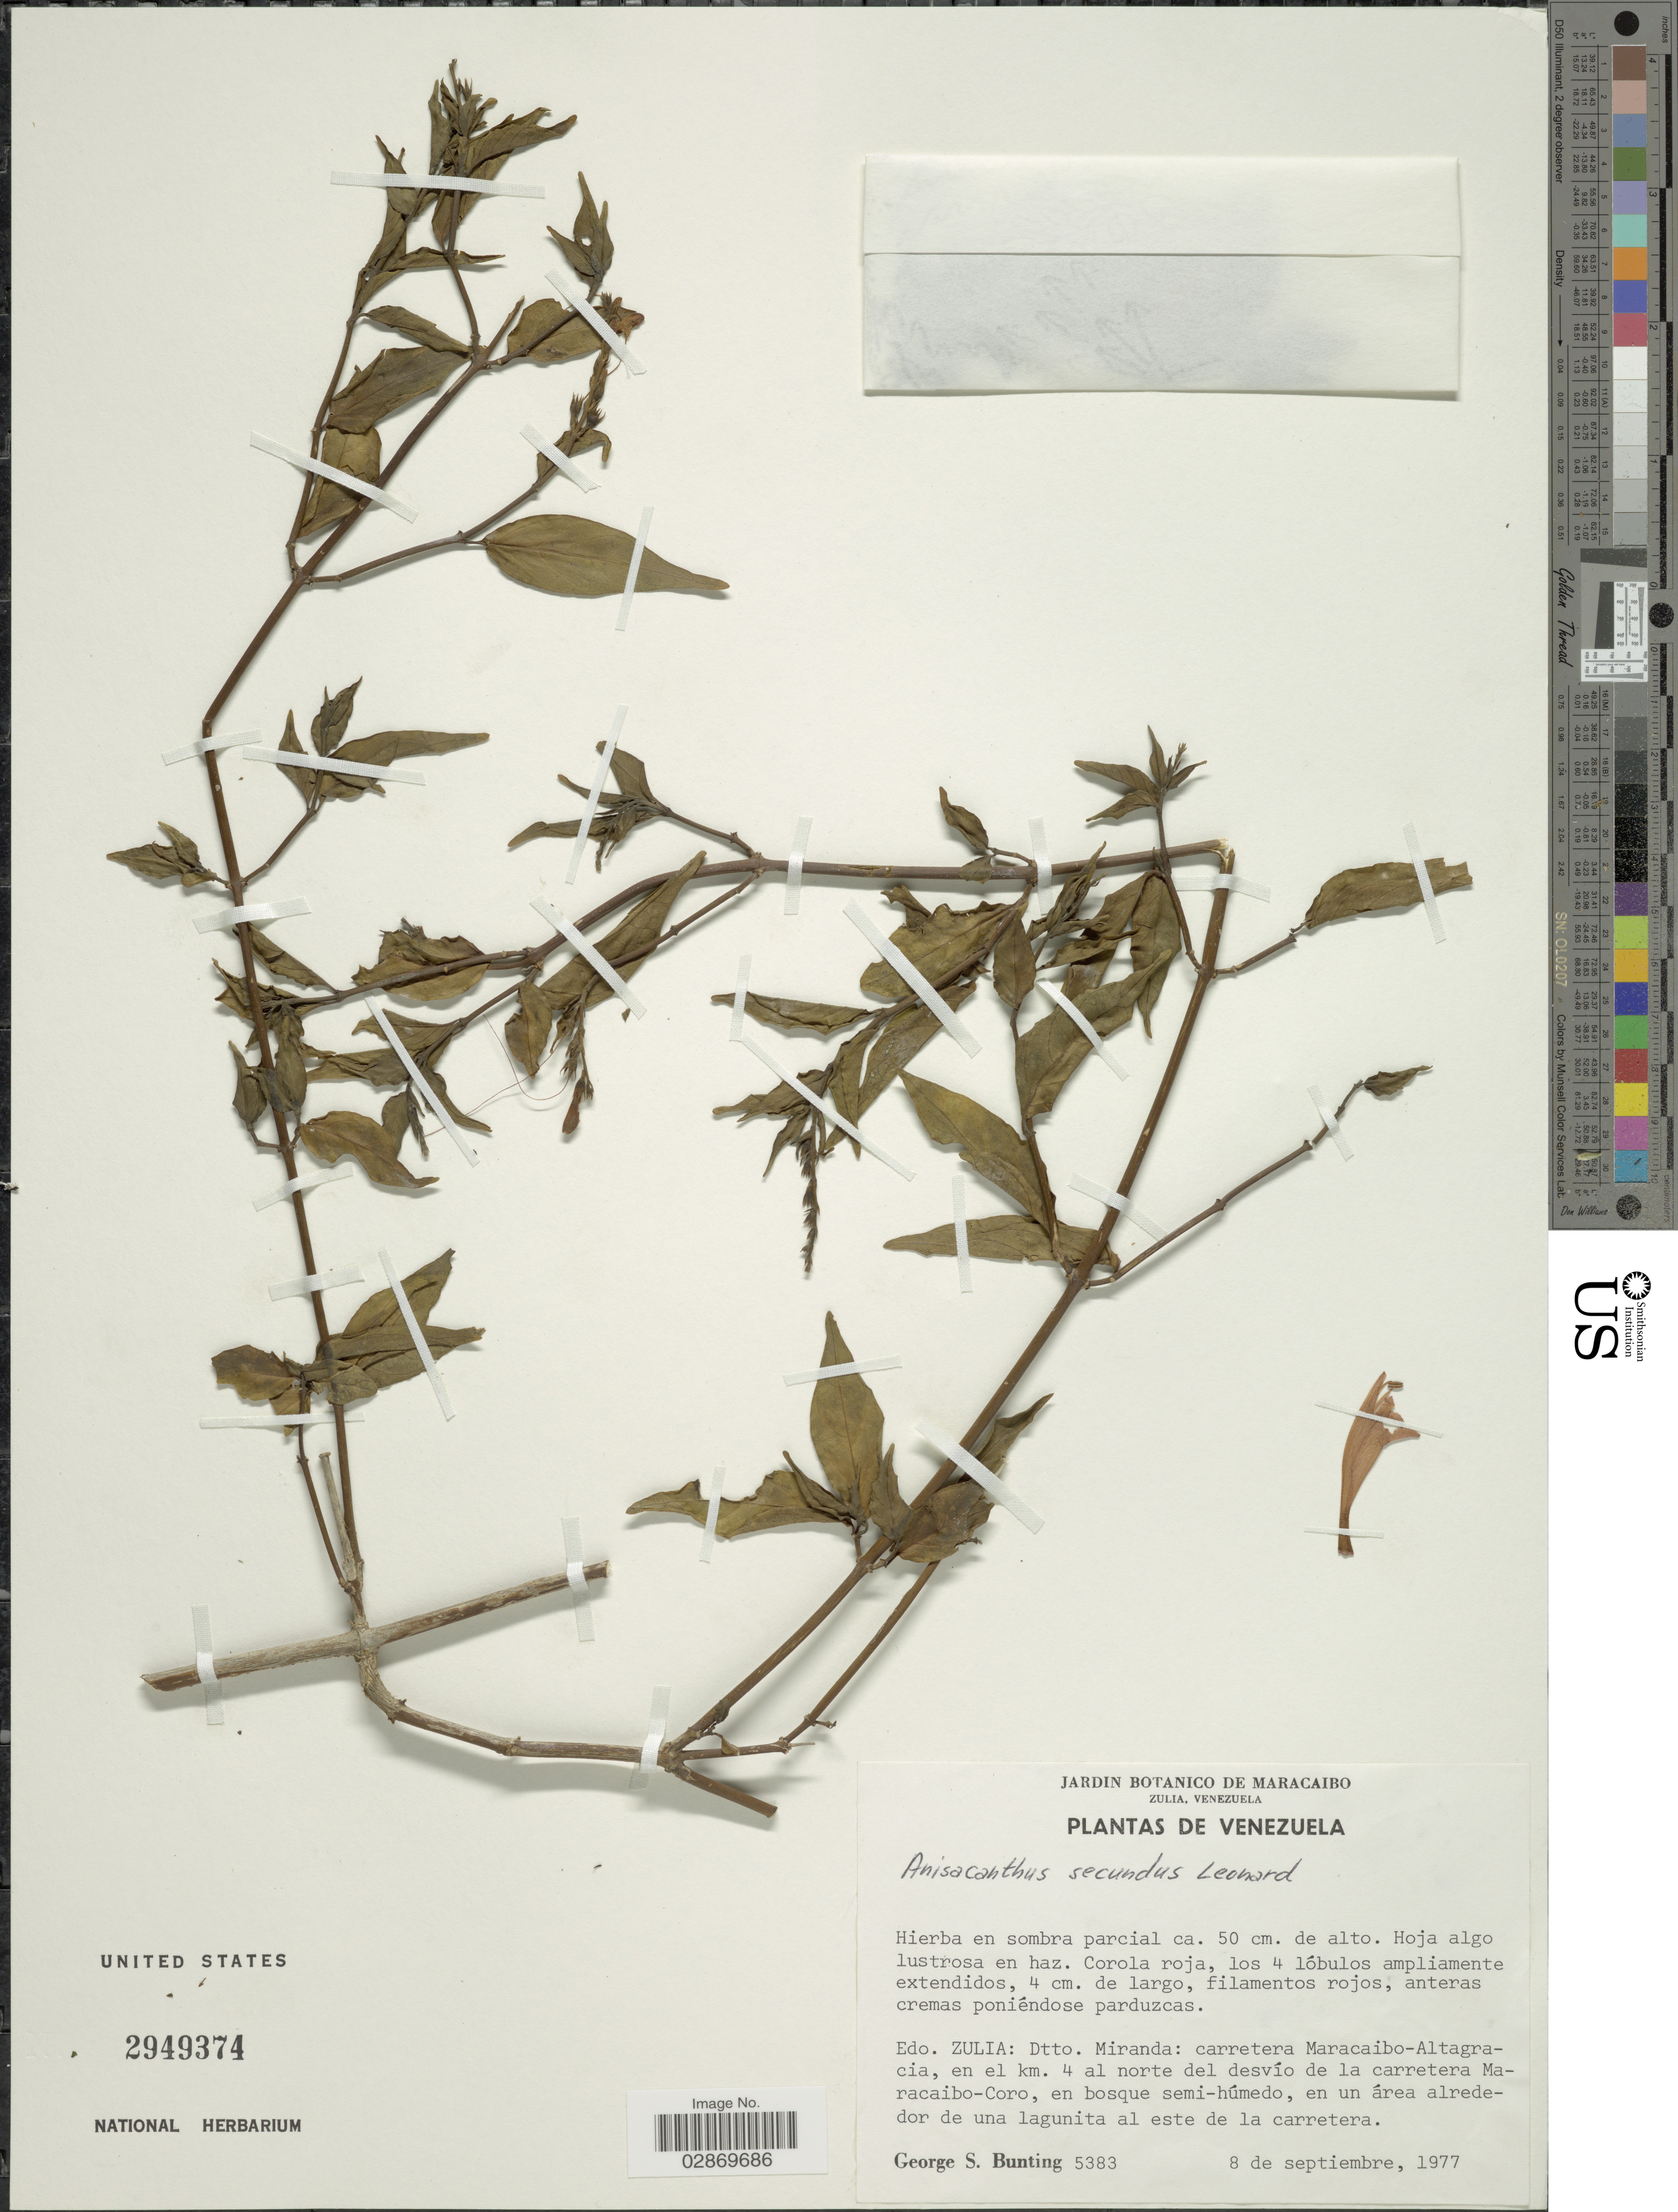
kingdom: Plantae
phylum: Tracheophyta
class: Magnoliopsida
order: Lamiales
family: Acanthaceae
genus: Anisacanthus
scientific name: Anisacanthus secundus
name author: Leonard in A.C. Sm.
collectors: G. S. Bunting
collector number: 5383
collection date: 1977-09-08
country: Venezuela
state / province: Zulia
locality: Dtto. Miranda, carretera Maracaibo-Altagracia, en el km. 4 al norte del desvío de la carretera Maracaibo-Coro.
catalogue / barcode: US 2949374